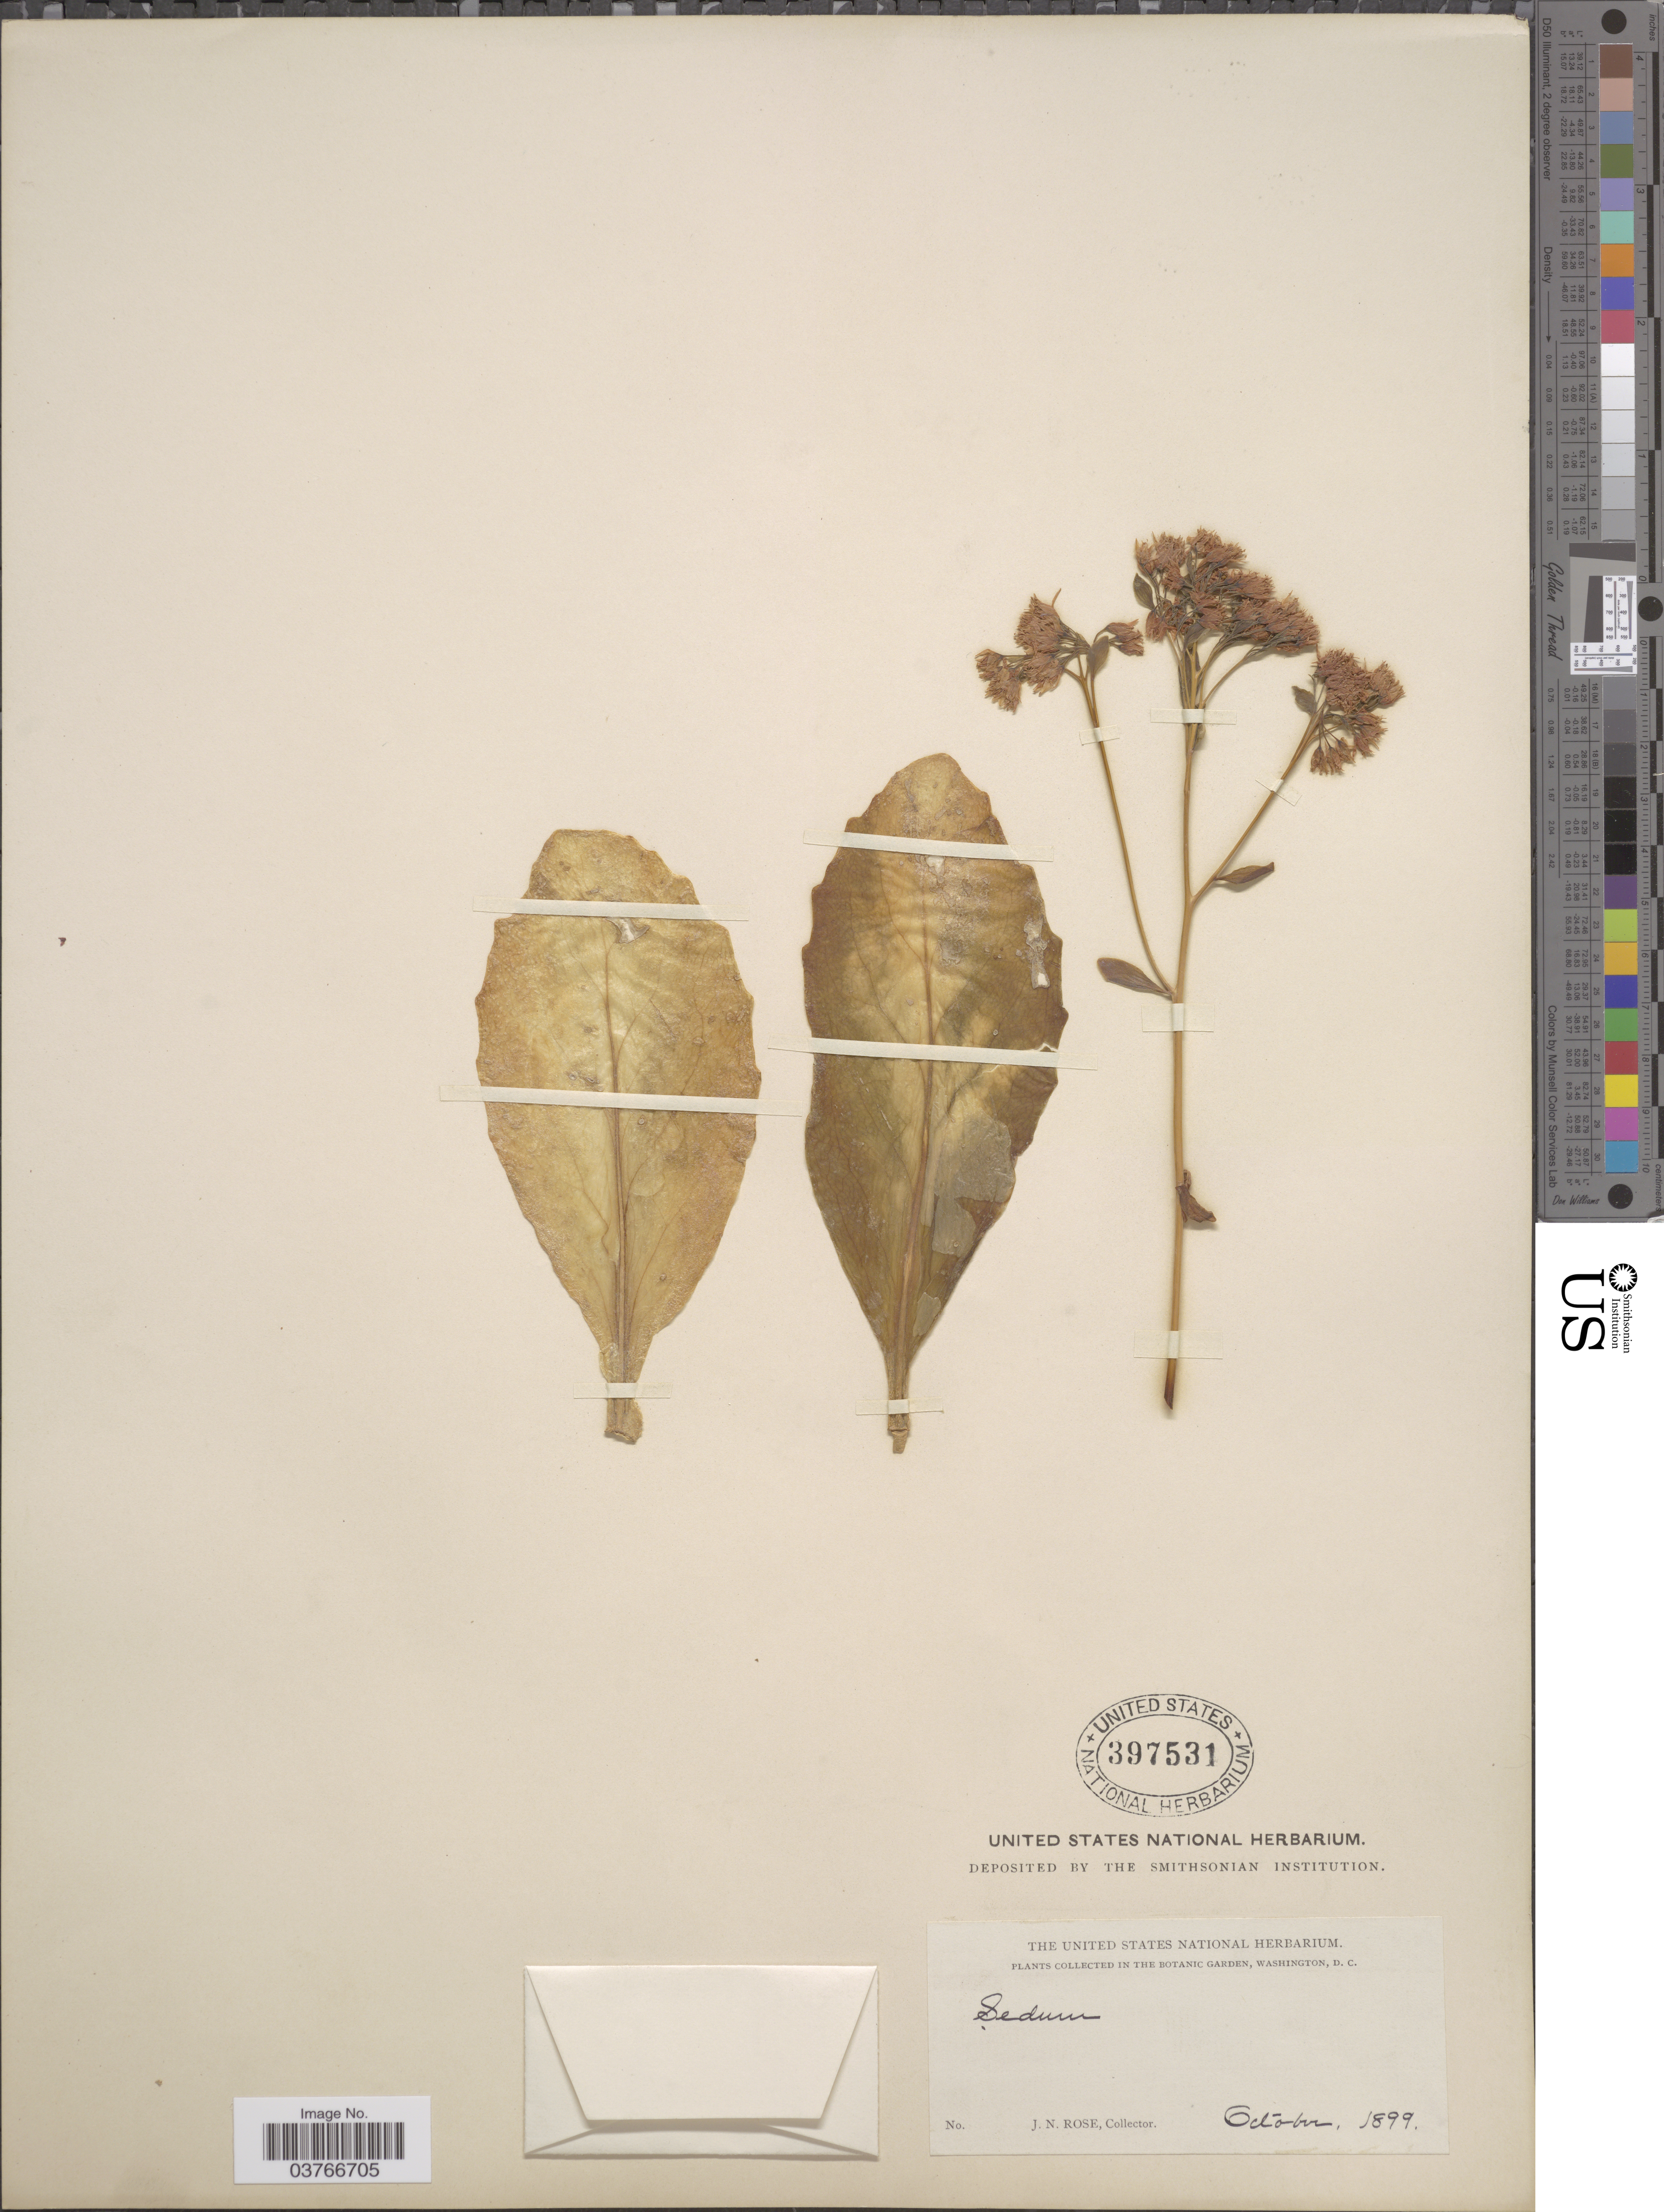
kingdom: Plantae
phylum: Tracheophyta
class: Magnoliopsida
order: Saxifragales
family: Crassulaceae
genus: Hylotelephium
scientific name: Hylotelephium sp.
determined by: Strong, Mark T., (BOT), Smithsonian Institution - National Museum of Natural History (UNITED STATES)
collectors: J. N. Rose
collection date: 1899-10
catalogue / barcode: US 397531